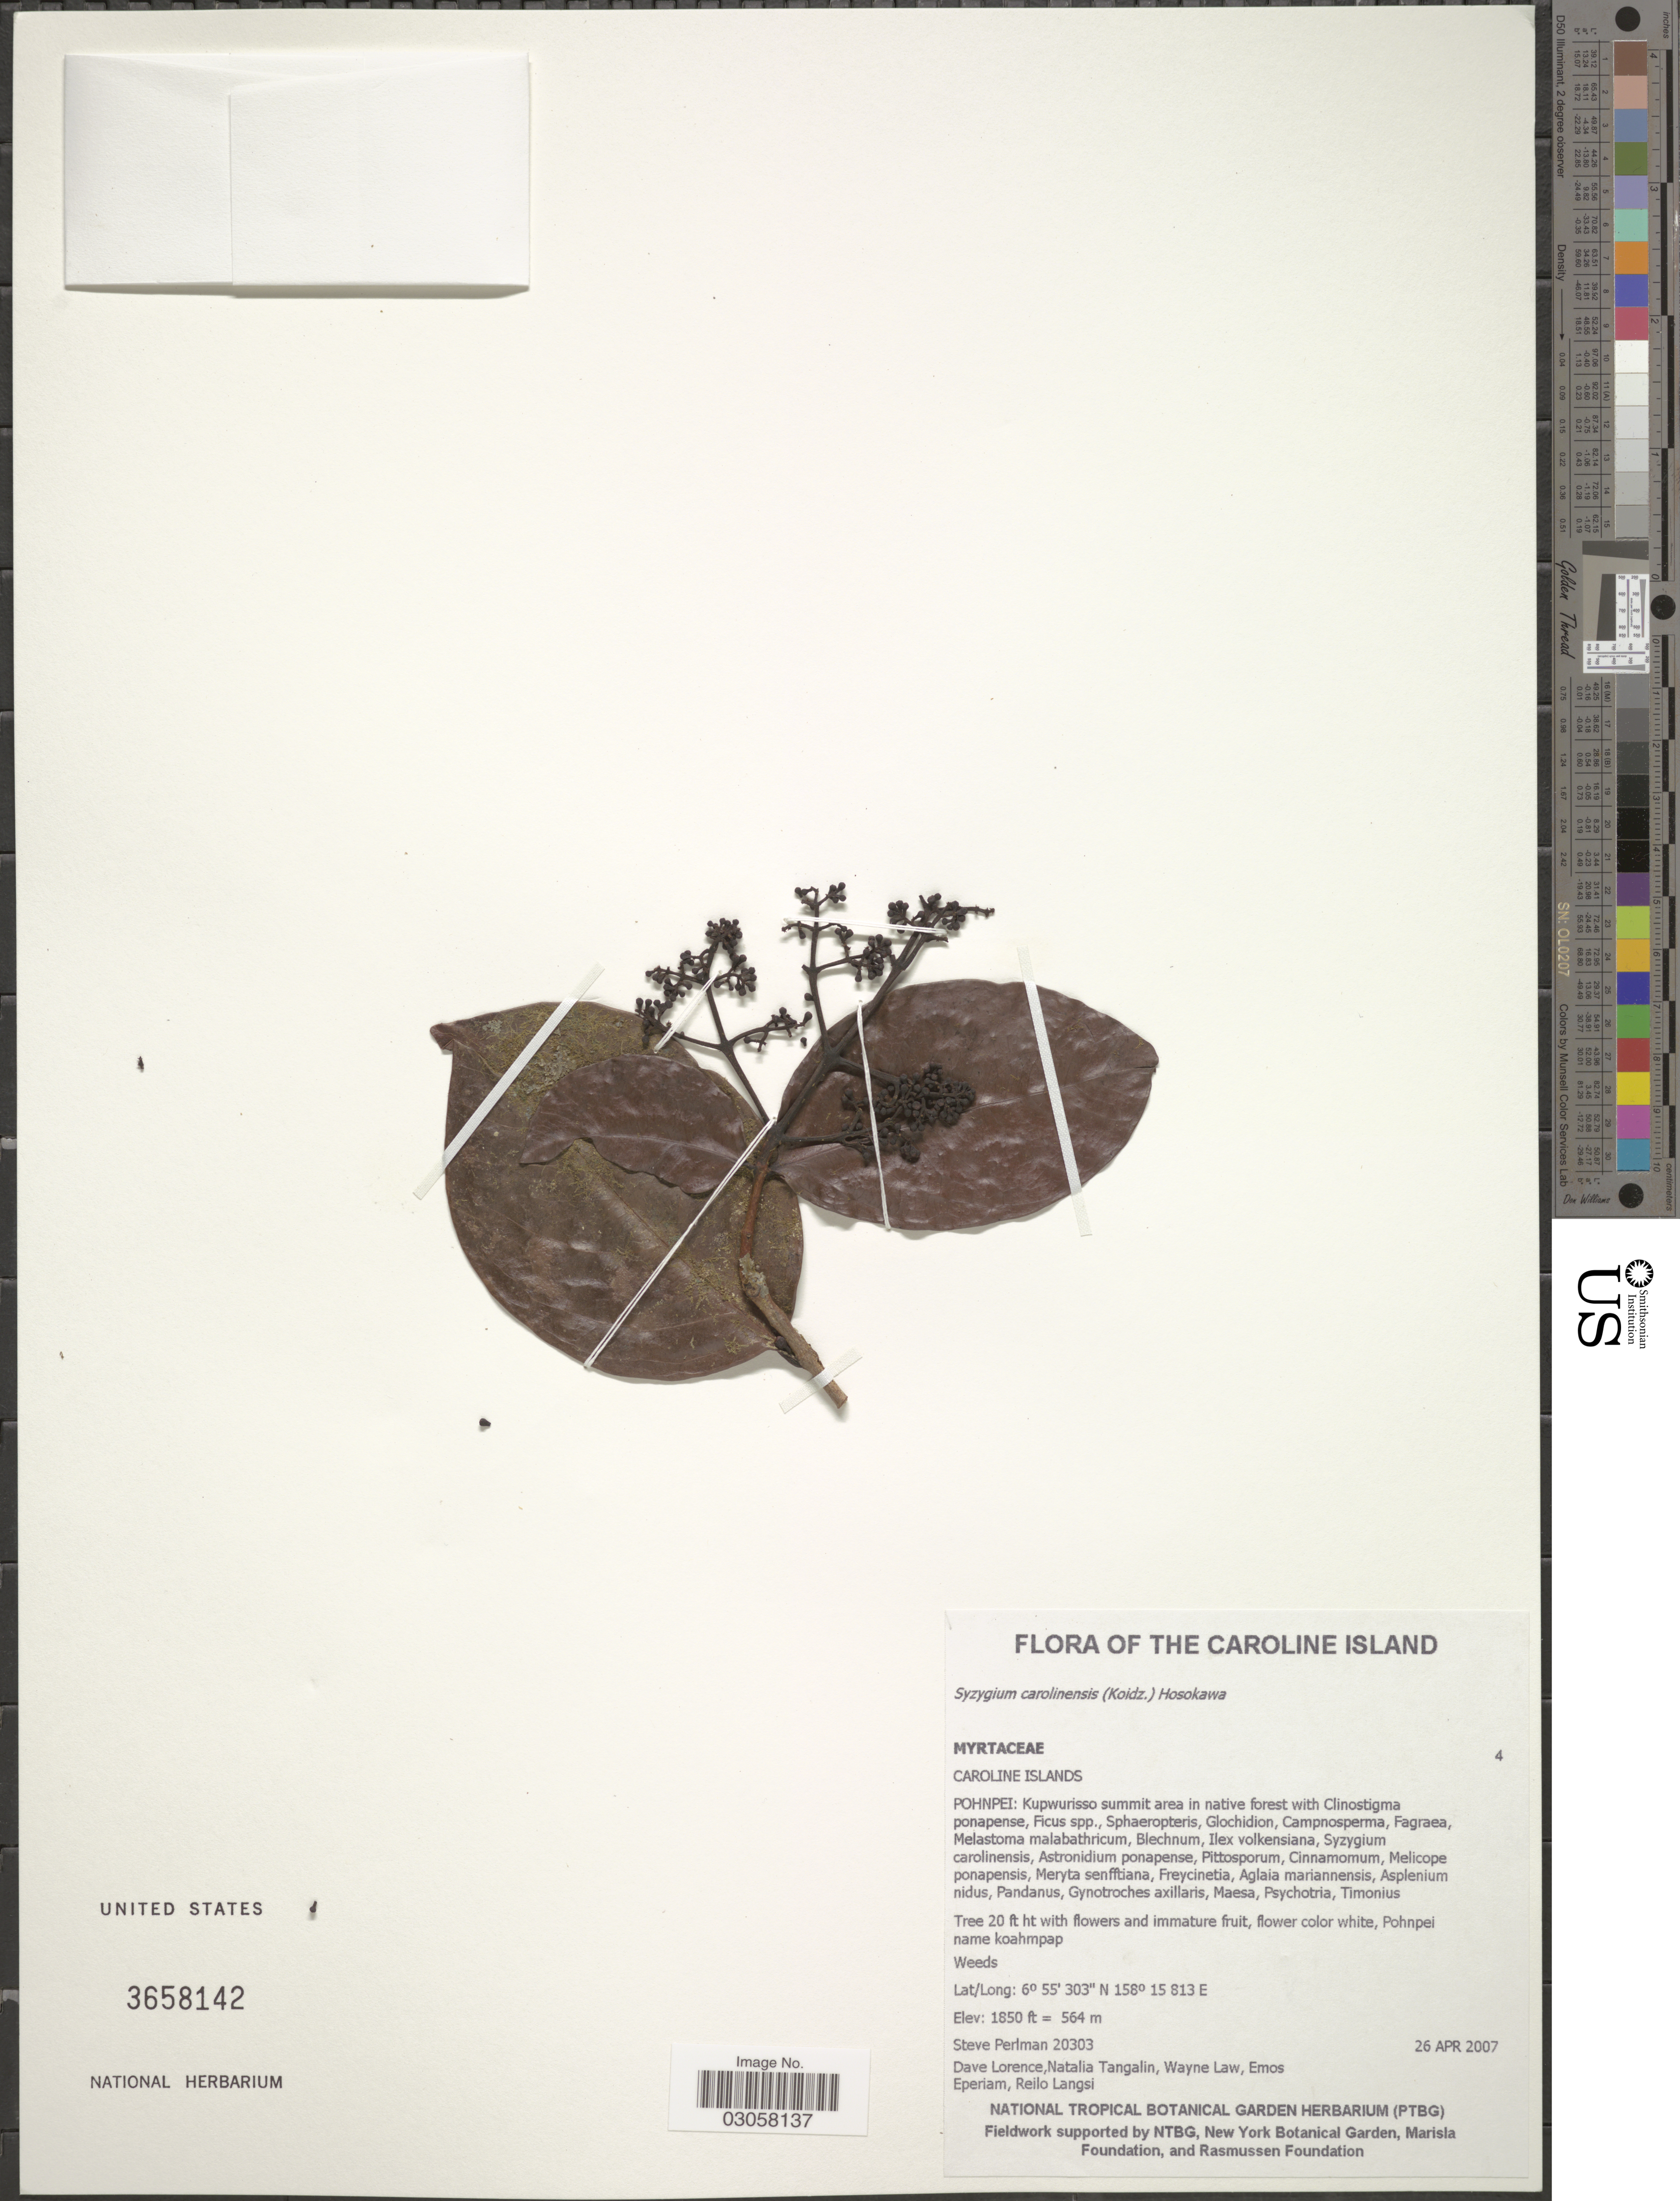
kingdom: Plantae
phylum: Tracheophyta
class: Magnoliopsida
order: Myrtales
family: Myrtaceae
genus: Syzygium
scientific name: Syzygium carolinense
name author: (Koidz.) Hosok.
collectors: S. Perlman, D. Lorence, N. Tangalin, W. Law & et al.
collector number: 20303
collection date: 2007-04-26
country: Micronesia, Federated States of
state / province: Pohnpei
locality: Caroline Island. Pohnpei: Kupwurisso summit area in native forest.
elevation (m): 564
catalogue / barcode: US 3658142